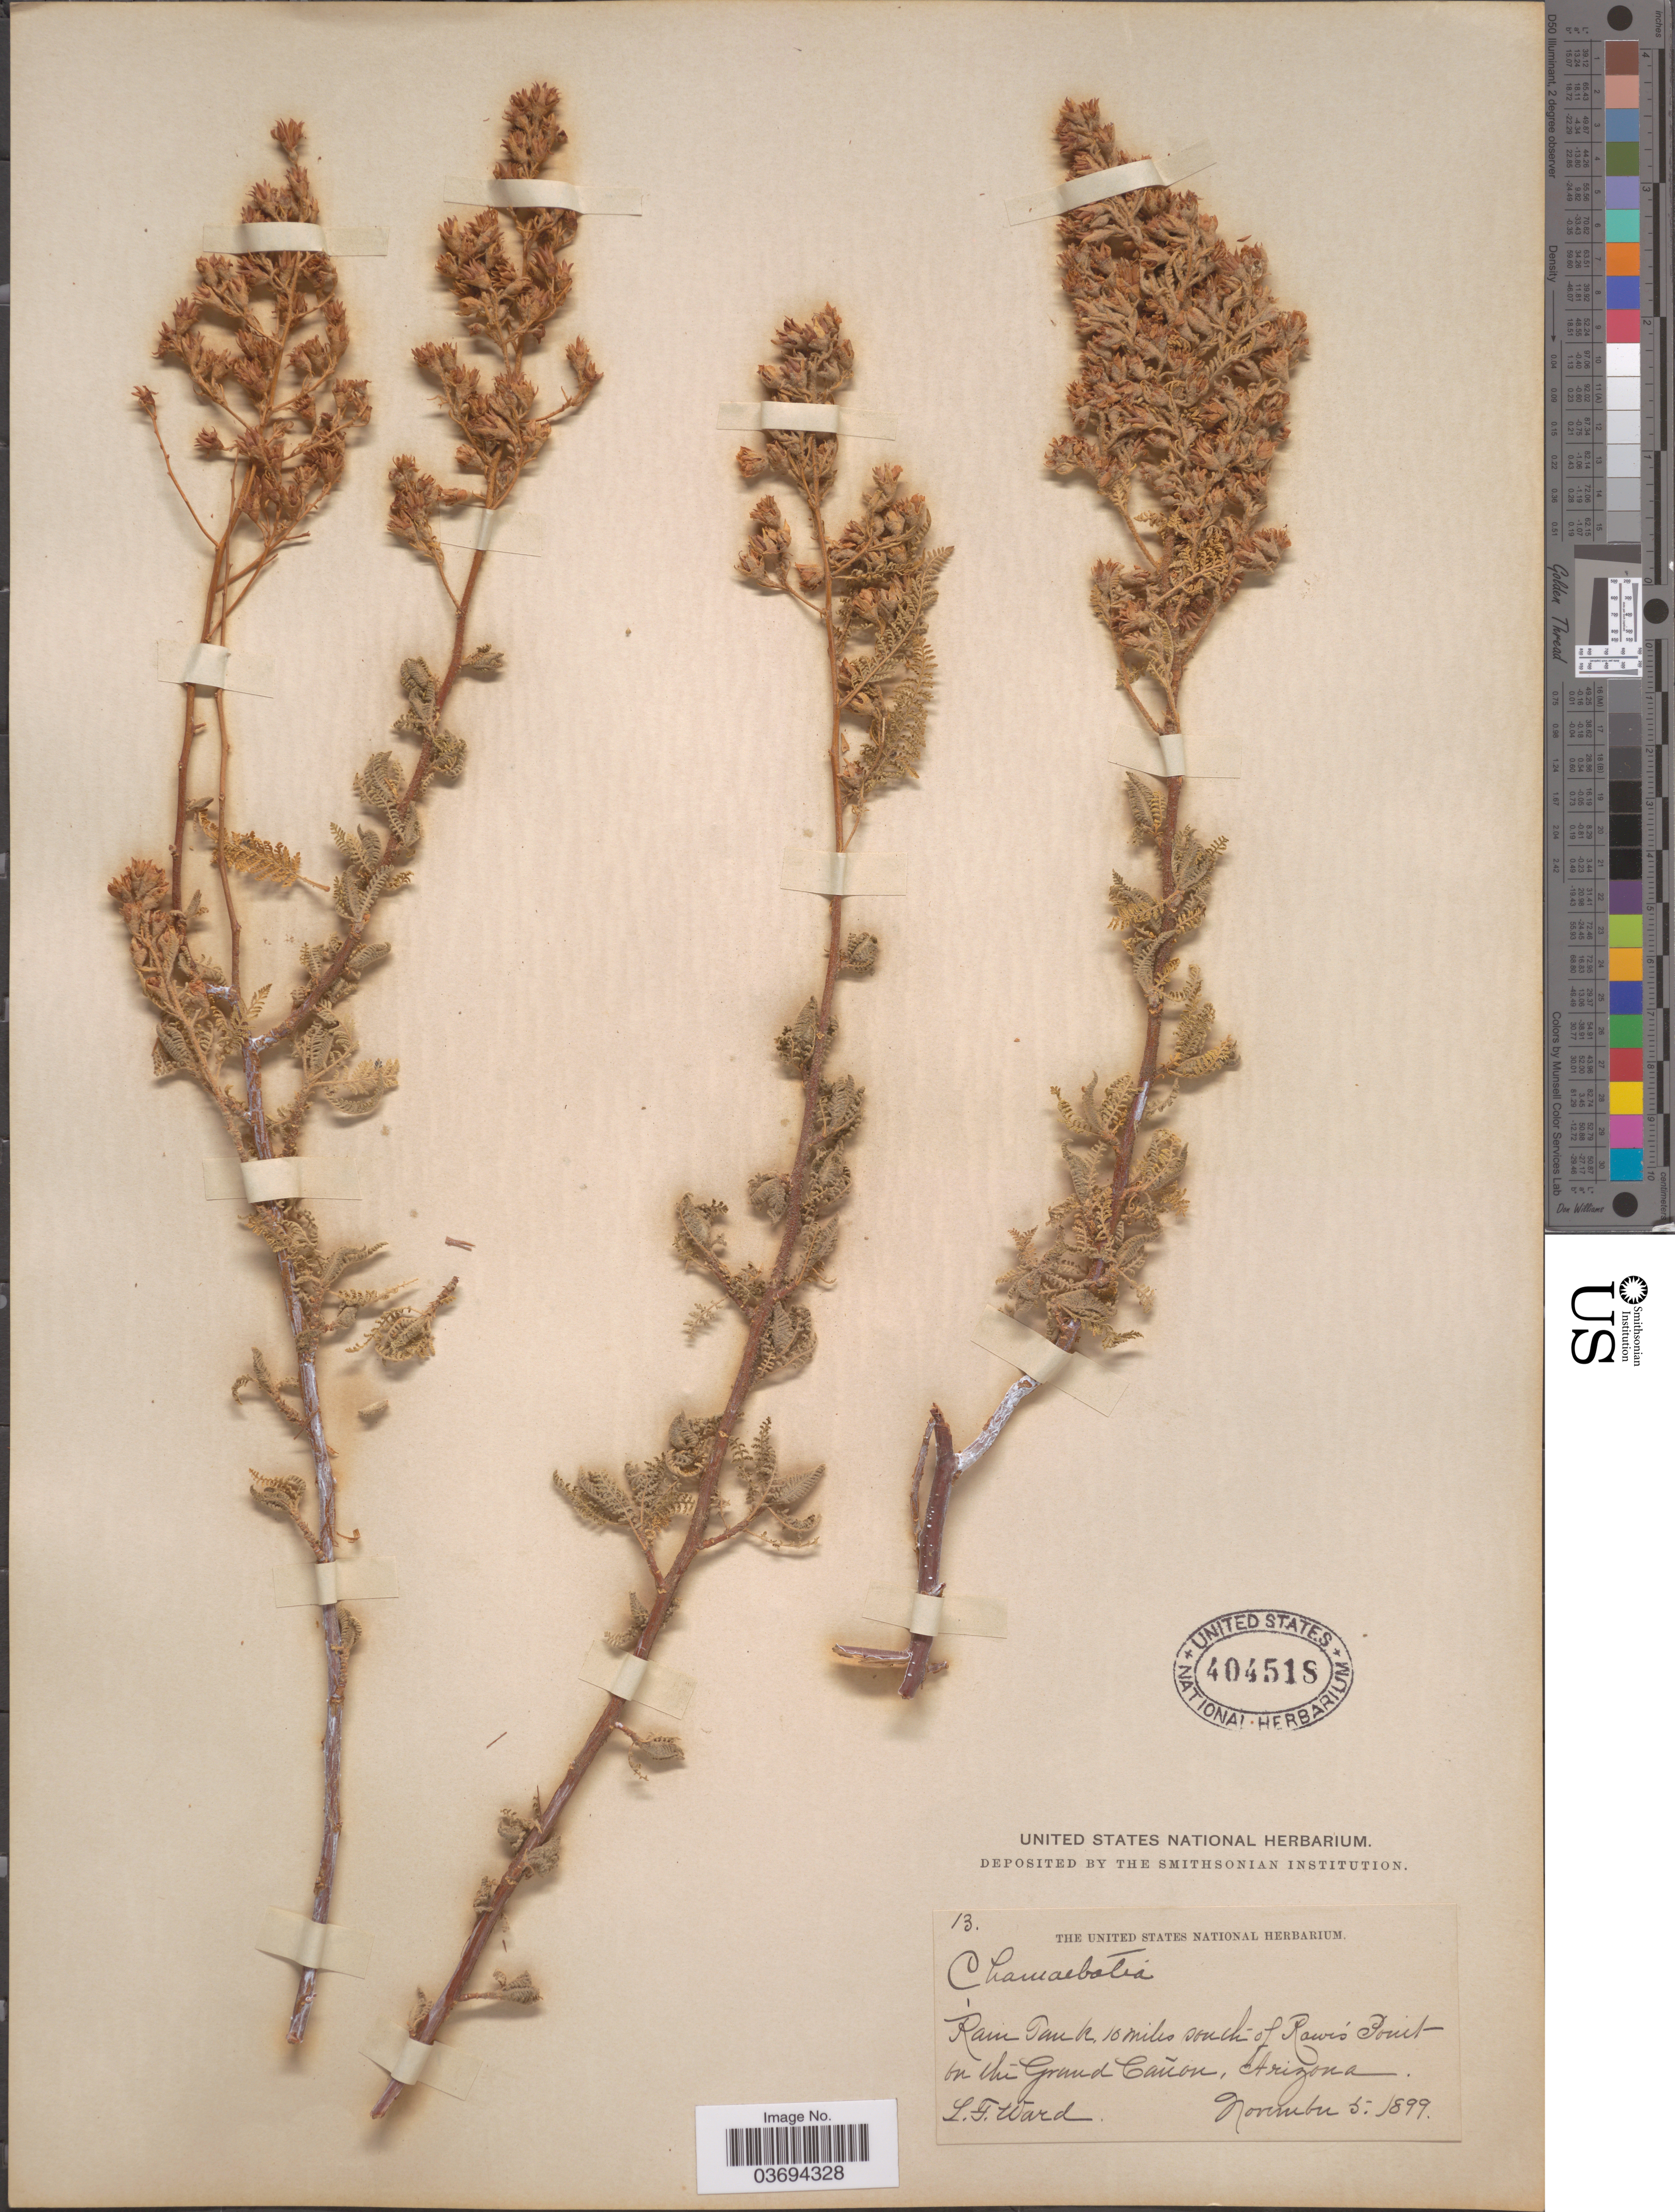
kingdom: Plantae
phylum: Tracheophyta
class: Magnoliopsida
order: Rosales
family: Rosaceae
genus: Cotoneaster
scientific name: Cotoneaster dielsianus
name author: E. Pritz. ex Diels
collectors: L. Ward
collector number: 13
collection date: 1899-11-05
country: United States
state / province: Arizona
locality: Rain Tank, 10 miles south of Rowe's Point on the Grand Cañon.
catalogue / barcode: US 404518